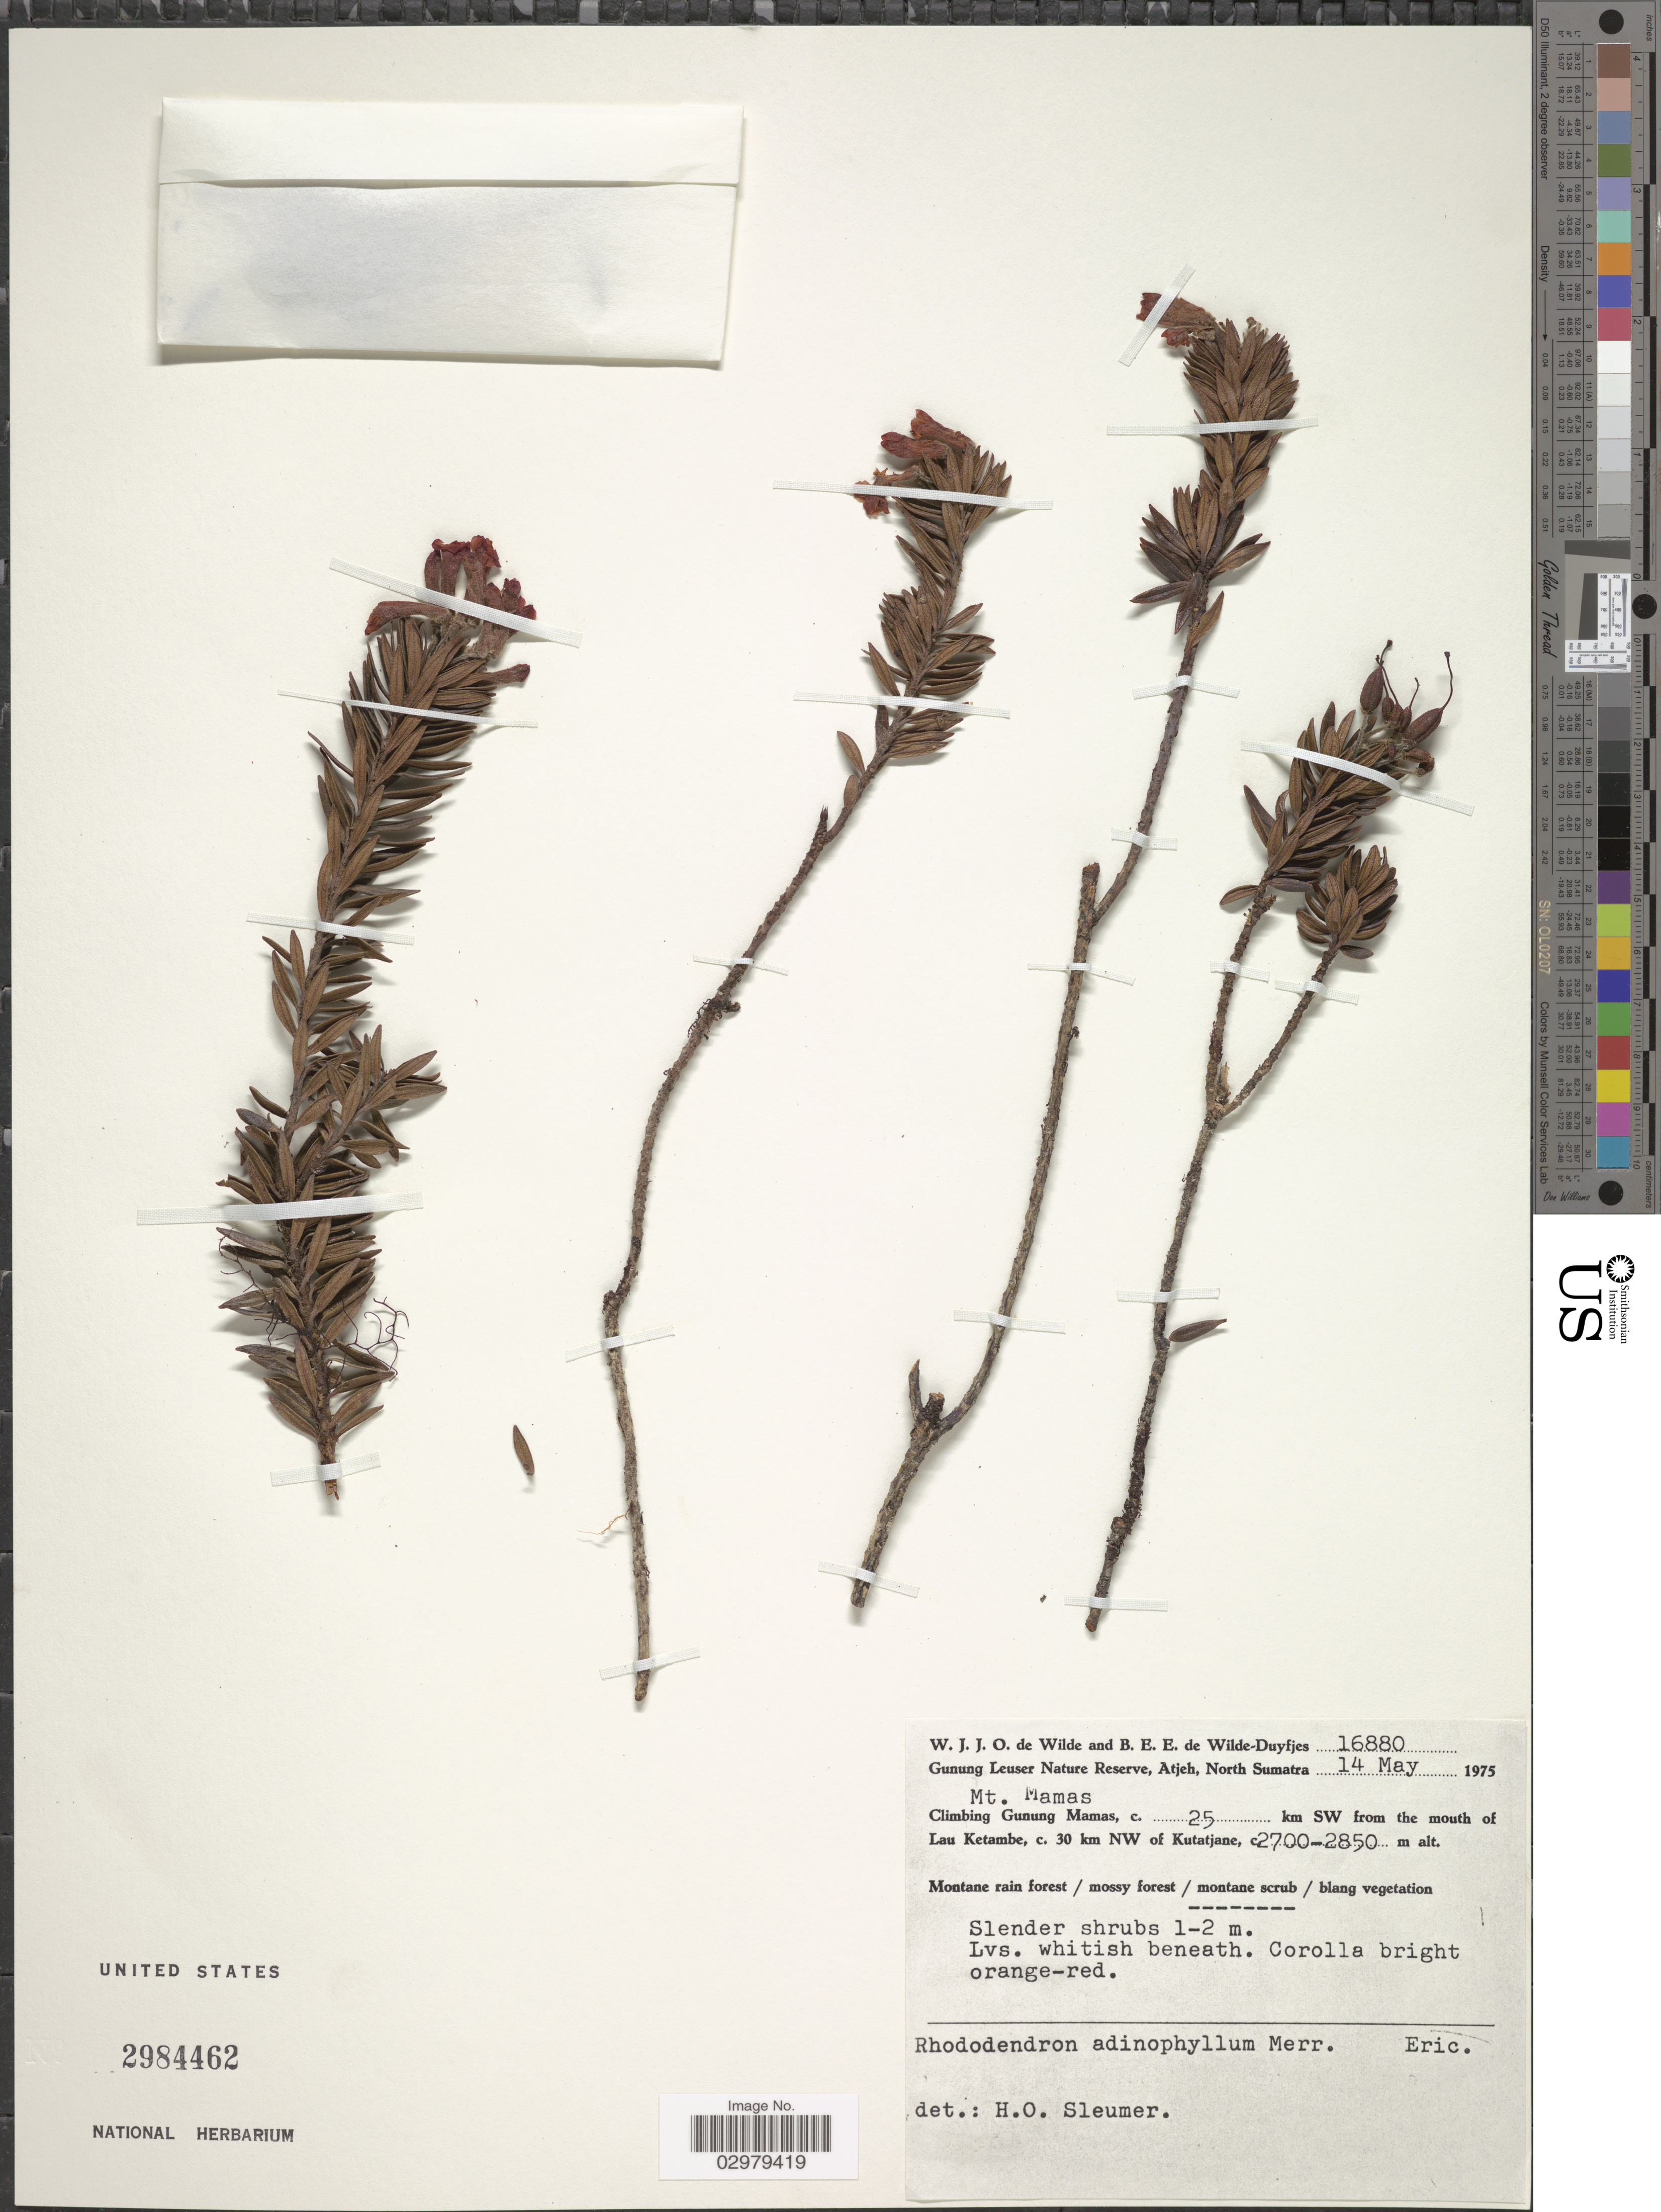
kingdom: Plantae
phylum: Tracheophyta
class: Magnoliopsida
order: Ericales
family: Ericaceae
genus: Rhododendron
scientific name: Rhododendron adinophyllum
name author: Merr.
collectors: W. J. de Wilde & B. E. de Wilde-Duyfjes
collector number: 16880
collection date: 1975-05-14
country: Indonesia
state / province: Sumatra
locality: Gunung Leuser Nature Reserve, Atjeh, North Sumatra. Mt. Mamas. Climbing Gunung Mamas, c. 25 km SW from the mouth of Lau Ketambe, c. 30 km NW of Kutatjane.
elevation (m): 2700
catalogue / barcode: US 2984462